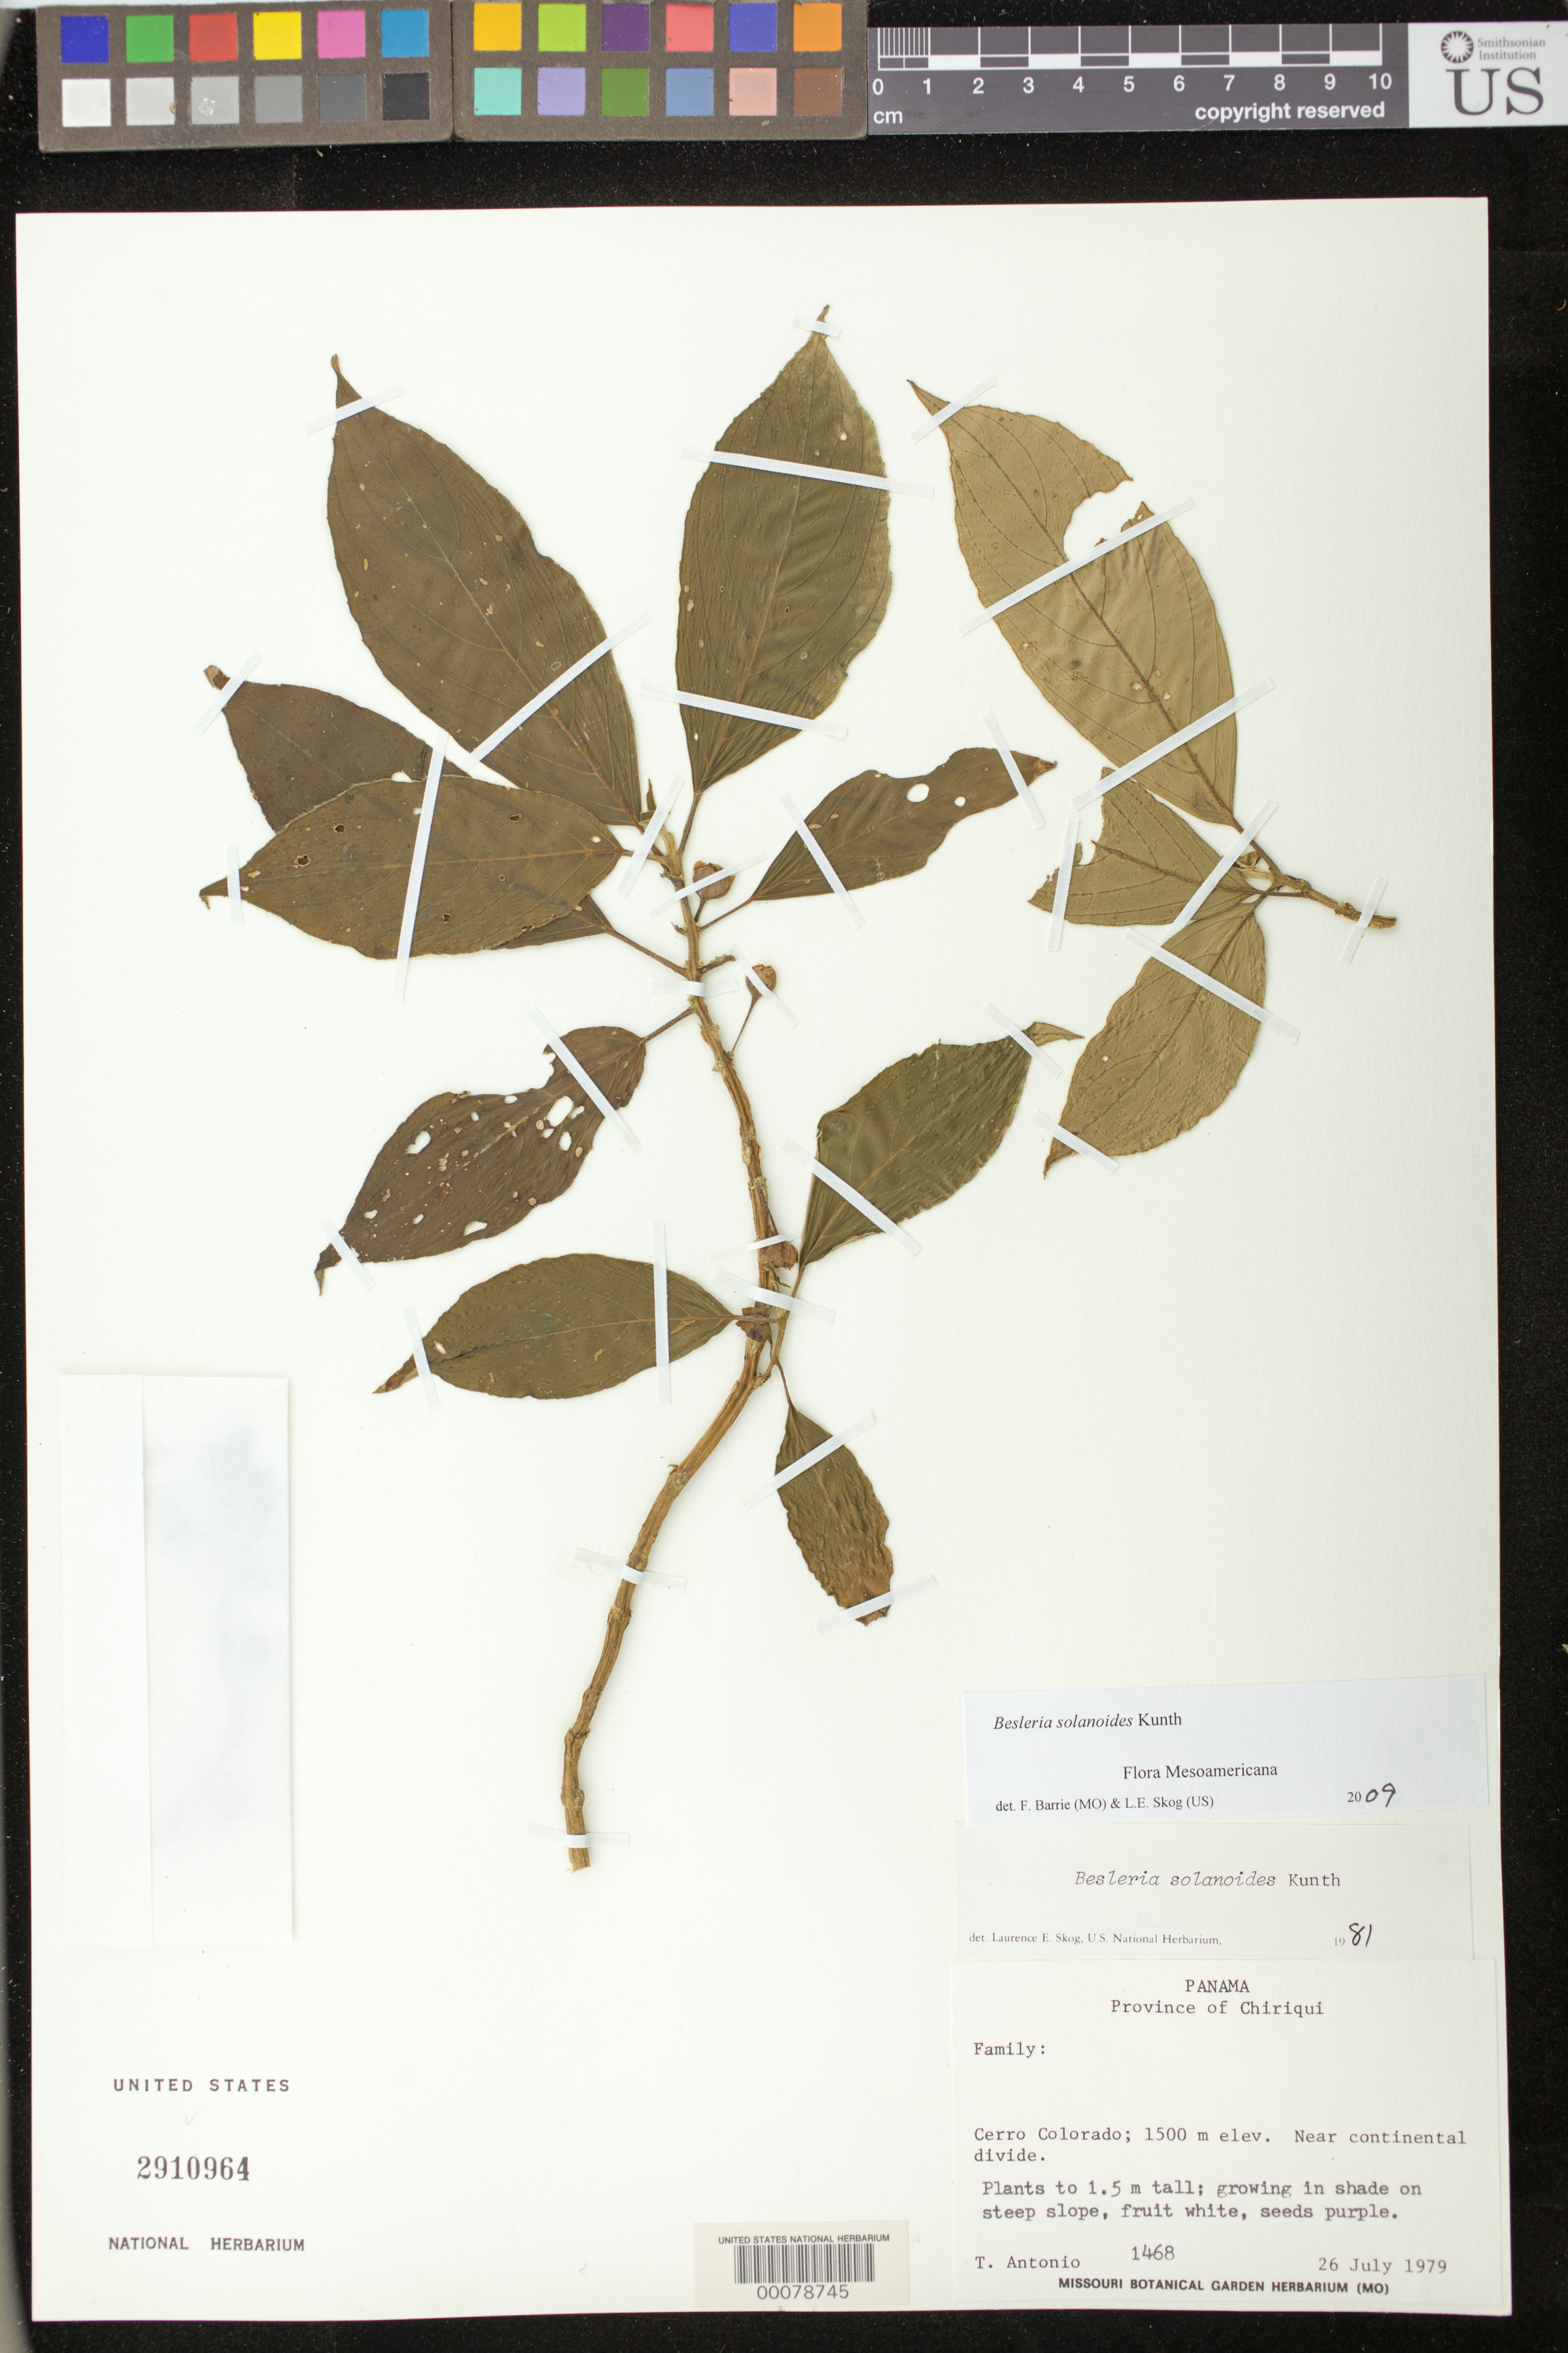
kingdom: Plantae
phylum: Tracheophyta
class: Magnoliopsida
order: Lamiales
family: Gesneriaceae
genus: Besleria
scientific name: Besleria solanoides var. solanoides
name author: Kunth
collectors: T. Antonio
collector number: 1468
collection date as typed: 26 Jul 1979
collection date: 1979-07-26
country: Panama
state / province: Chiriquí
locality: Cerro Colorado, near continental divide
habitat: Growing in shade on steep slope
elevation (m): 1500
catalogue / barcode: US 2910964